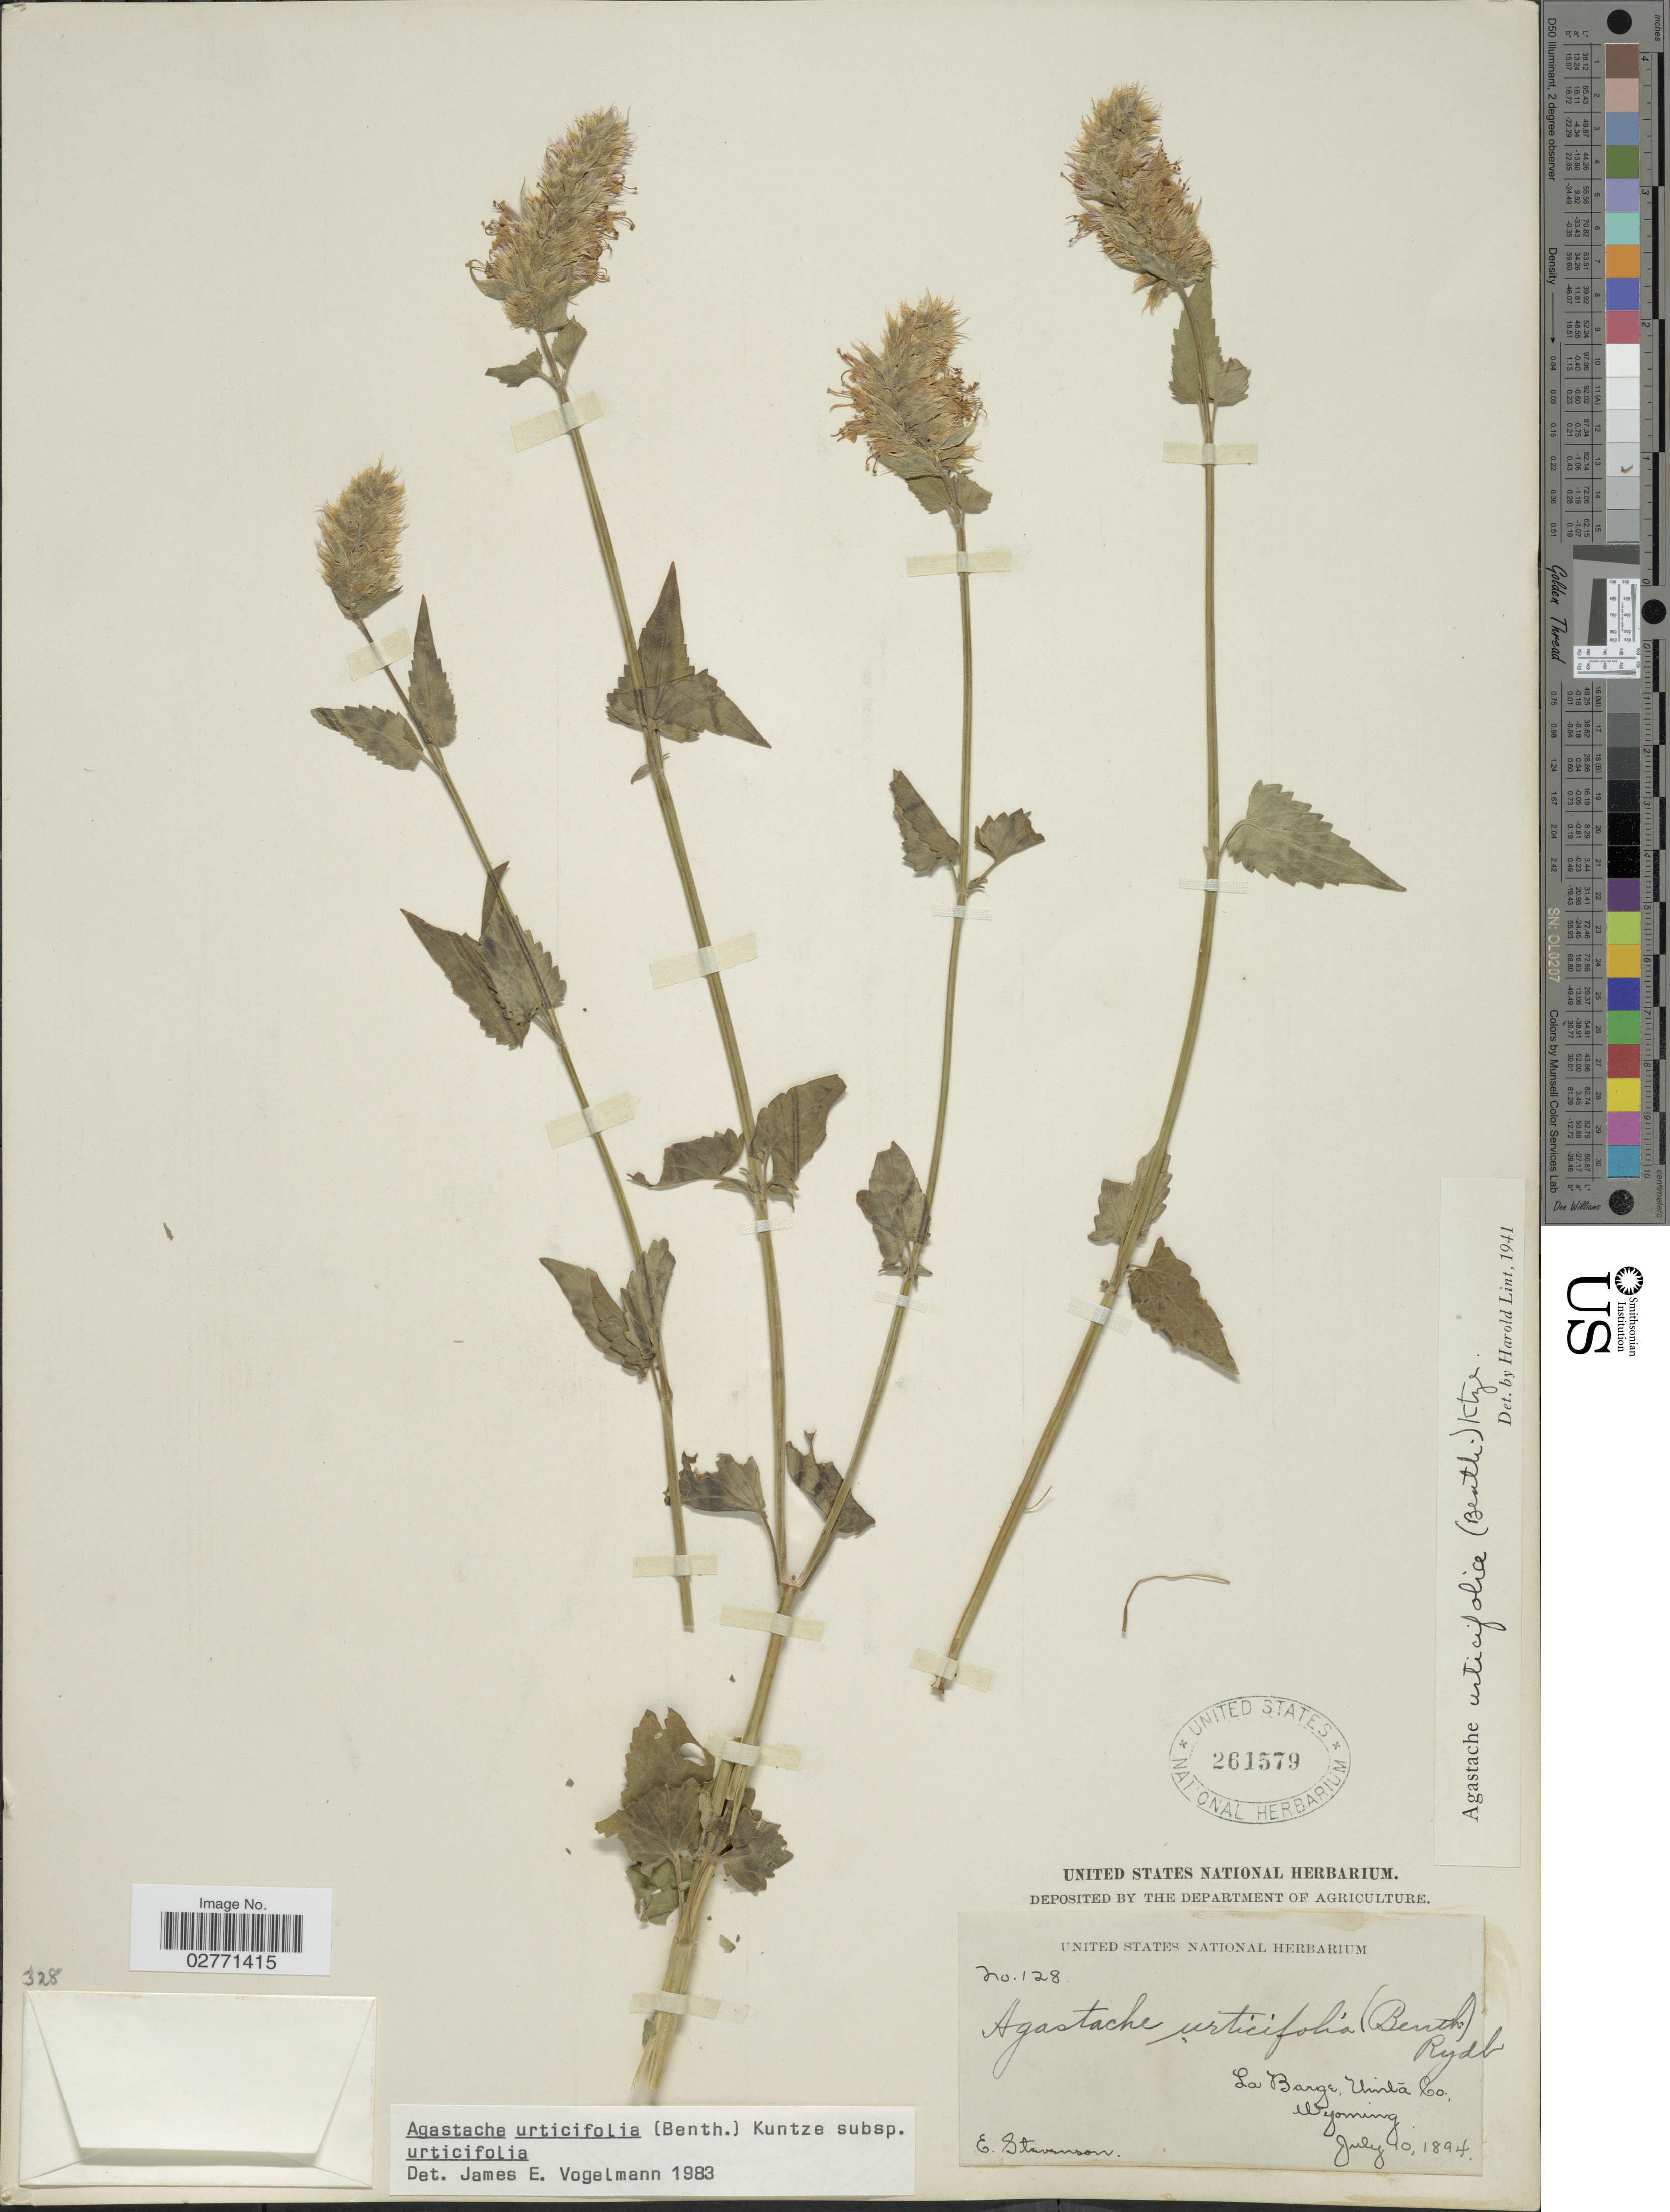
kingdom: Plantae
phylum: Tracheophyta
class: Magnoliopsida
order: Lamiales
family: Lamiaceae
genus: Agastache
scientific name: Agastache urticifolia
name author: (Benth.) Kuntze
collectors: E. Stevenson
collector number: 128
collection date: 1894-07-10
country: United States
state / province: Wyoming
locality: La Barge, Uinta Co.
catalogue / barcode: US 261579